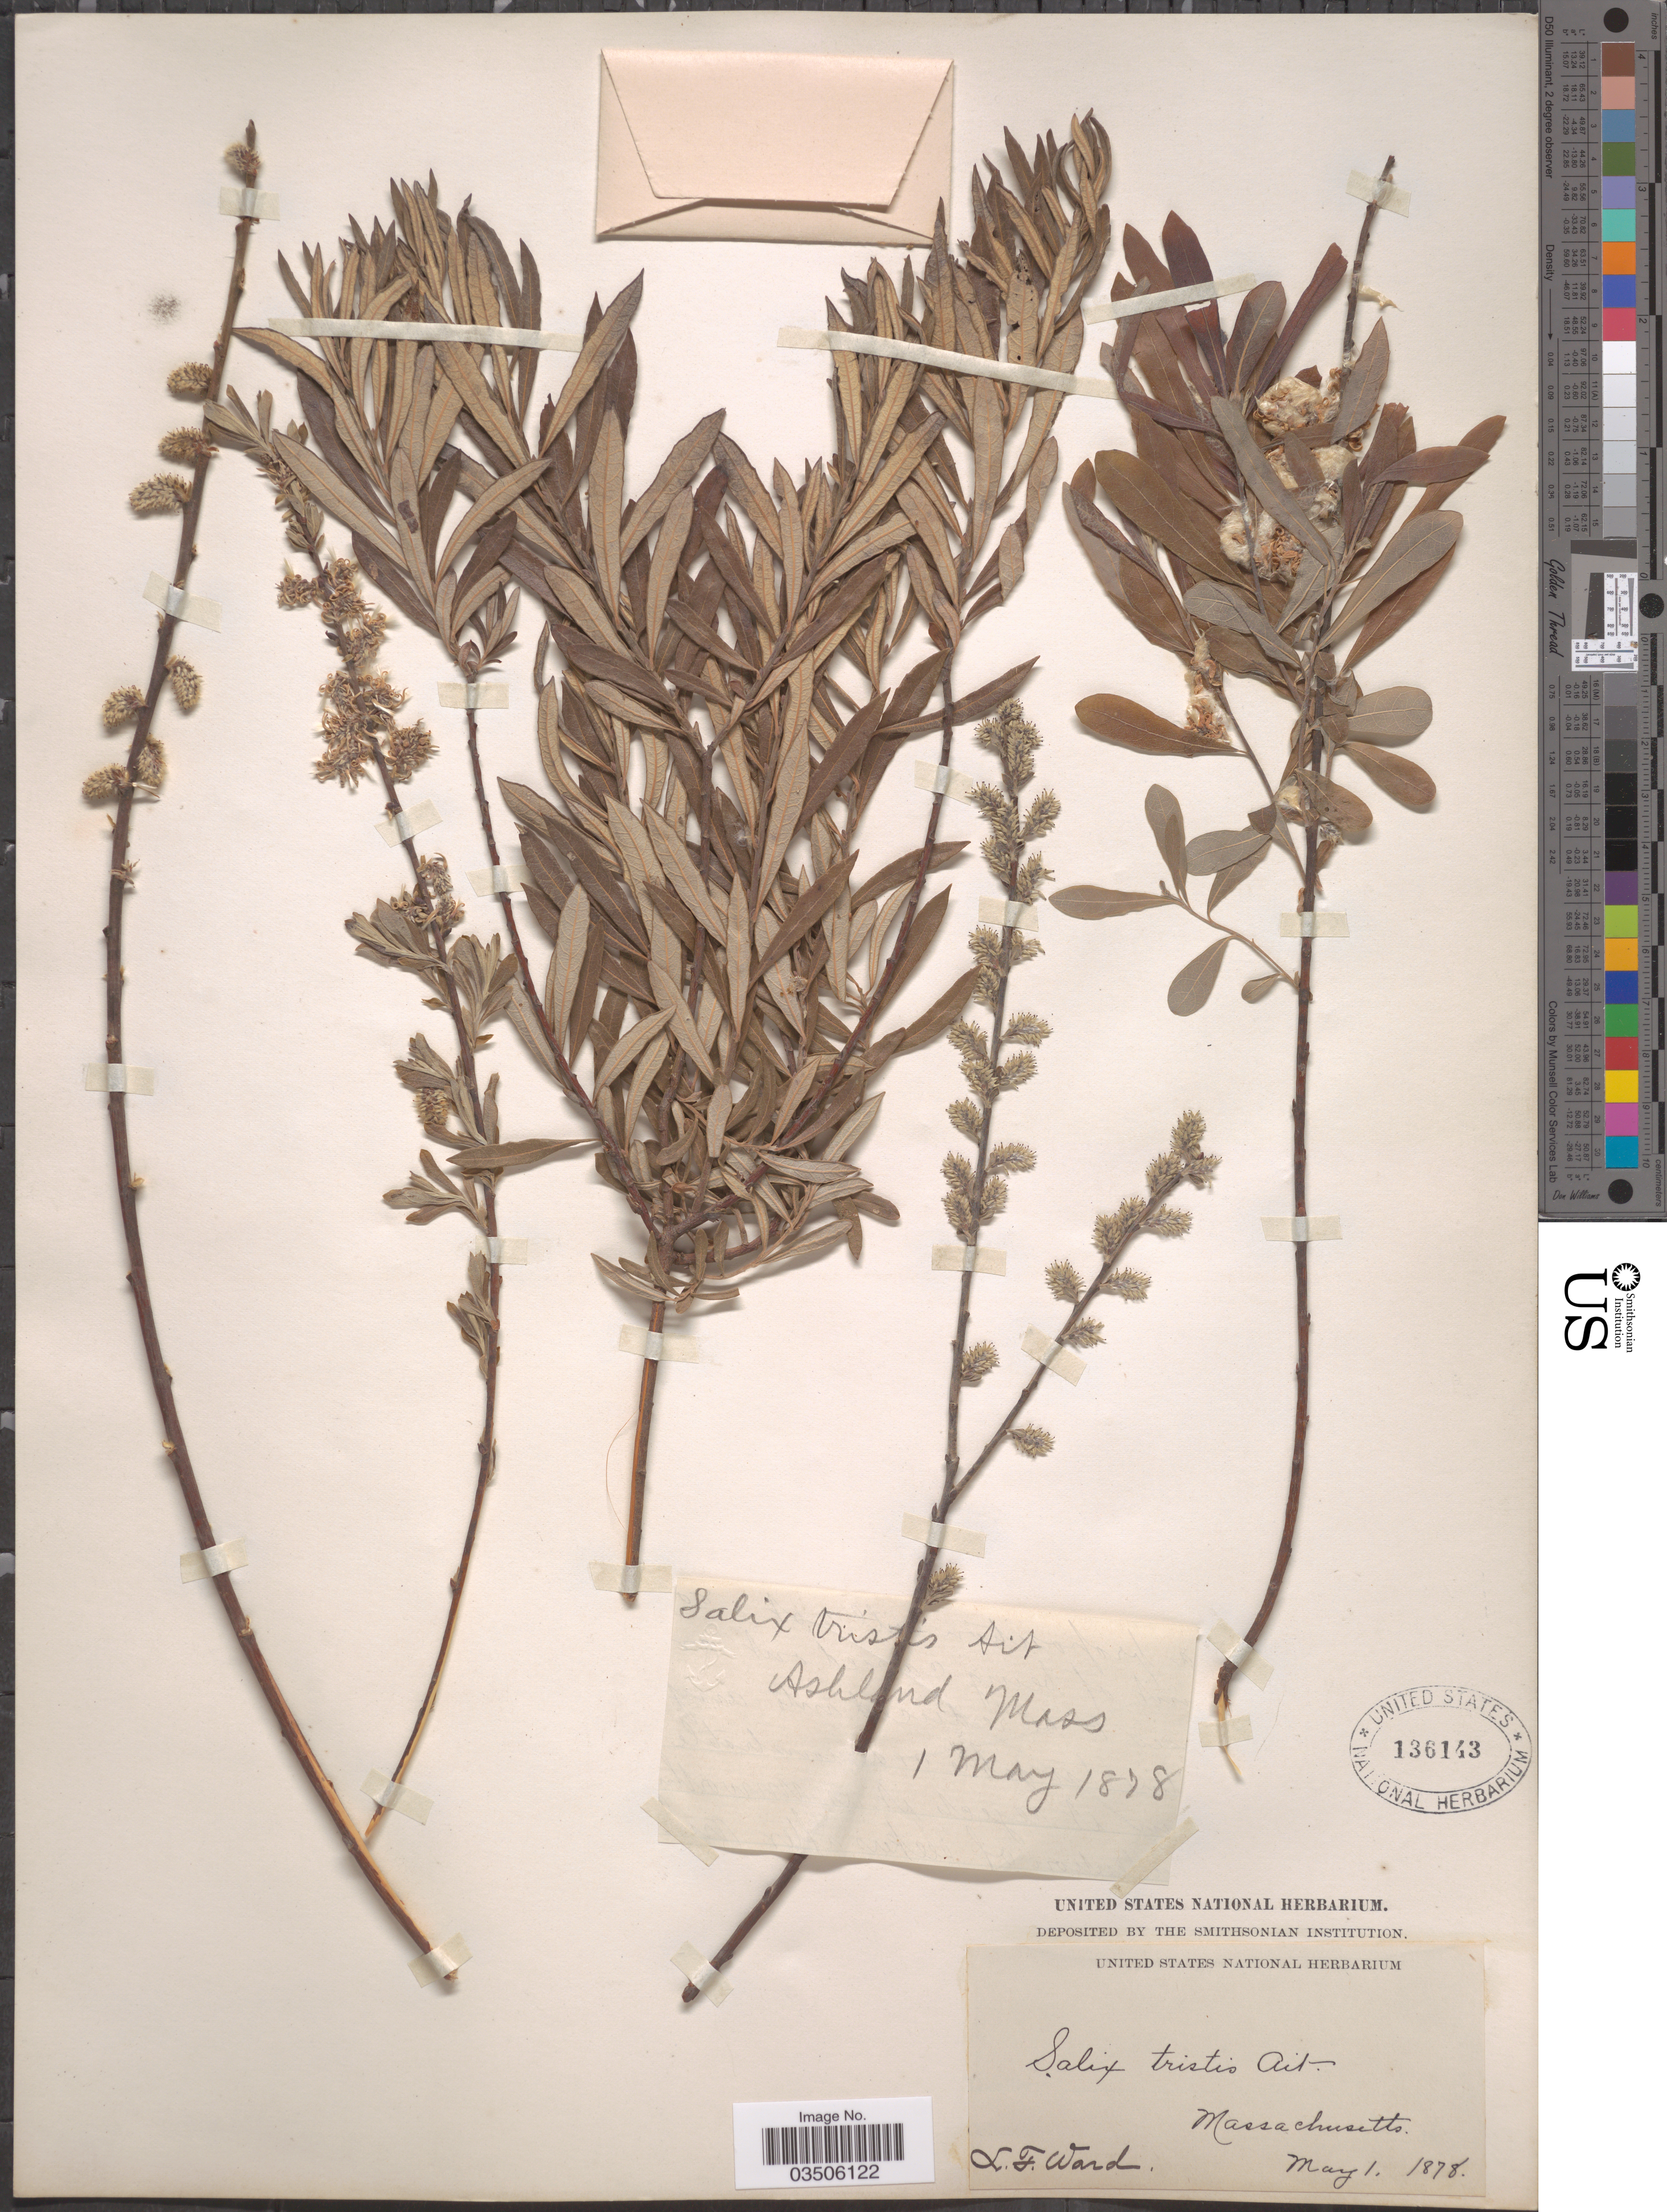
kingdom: Plantae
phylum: Tracheophyta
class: Magnoliopsida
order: Malpighiales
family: Salicaceae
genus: Salix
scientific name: Salix tristis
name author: Aiton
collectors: L. Ward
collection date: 1879-05-01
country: United States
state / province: Massachusetts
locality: Ashland.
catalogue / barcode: US 136143